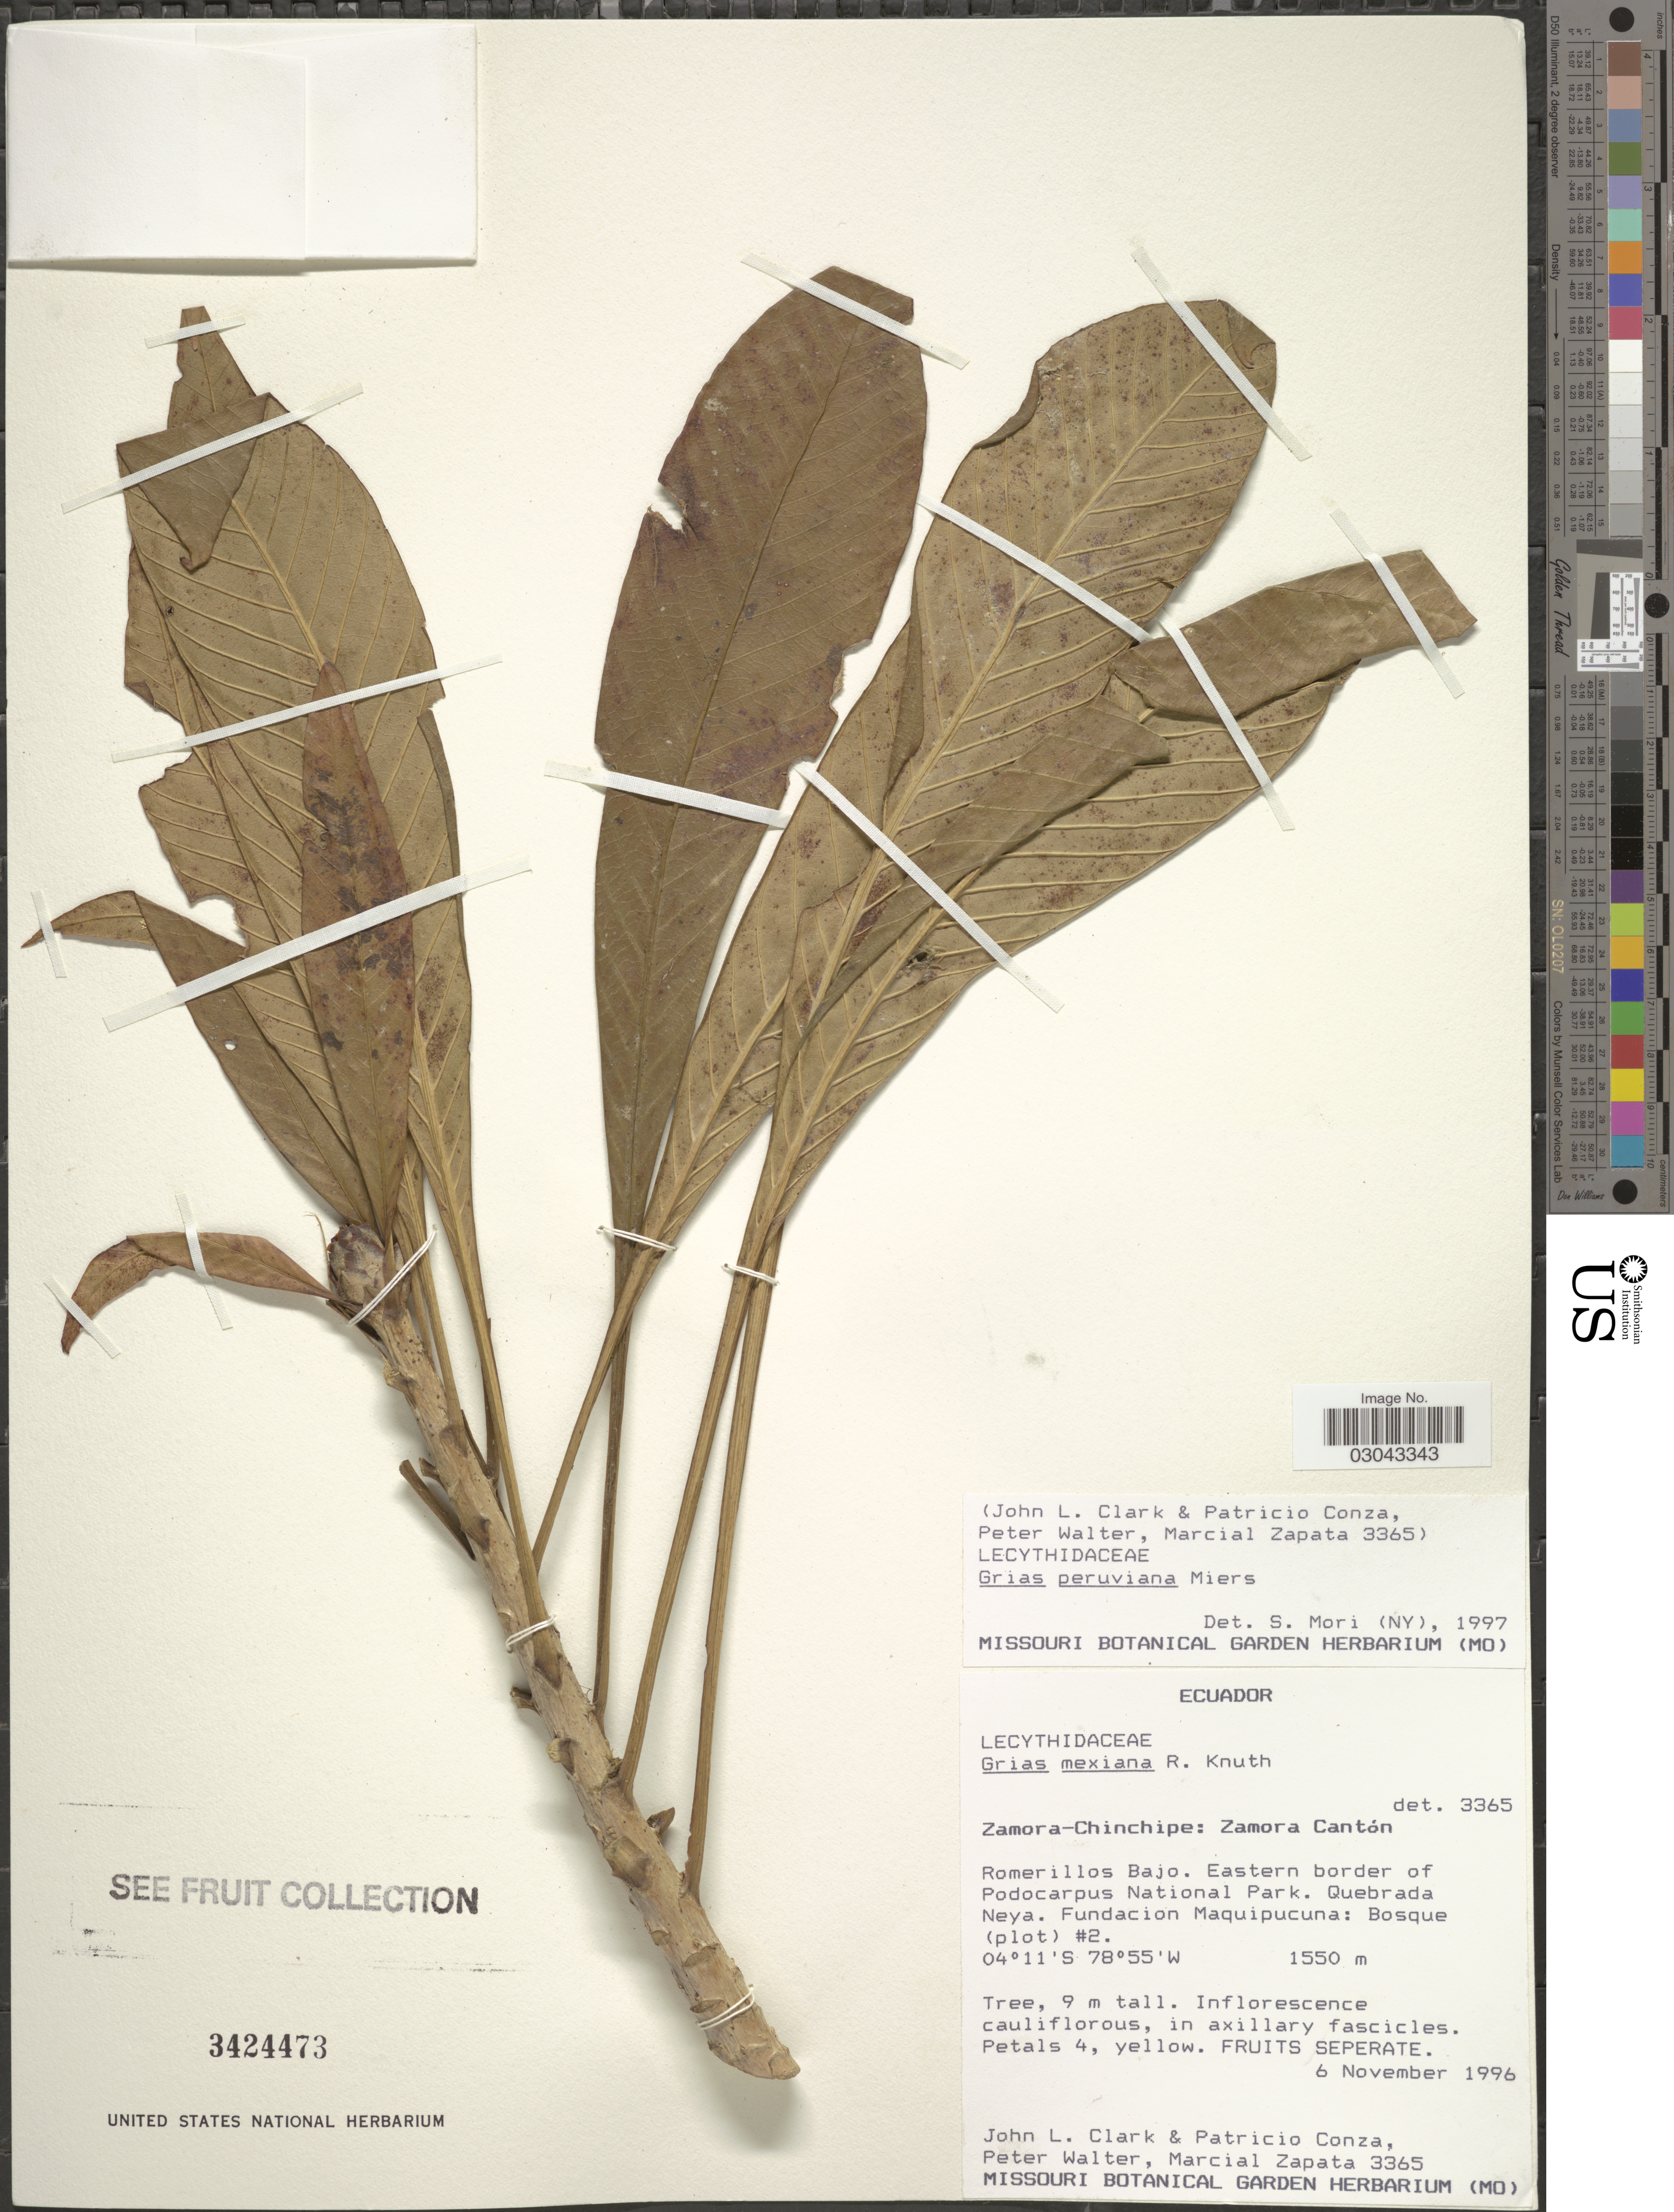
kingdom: Plantae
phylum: Tracheophyta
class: Magnoliopsida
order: Ericales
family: Lecythidaceae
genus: Grias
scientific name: Grias peruviana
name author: Miers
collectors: J. L. Clark, P. Conza, P. Walter & M. Zapata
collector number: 3365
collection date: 1996-11-06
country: Ecuador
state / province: Zamora-Chinchipe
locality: Zamora Cantón, Romerillos Bajo, Eastern border of Podocarpus National Park, Quebrada Neya, Fundacion Maquipucuna: Bosque (plot) #2.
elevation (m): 1550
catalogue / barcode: US 3424473